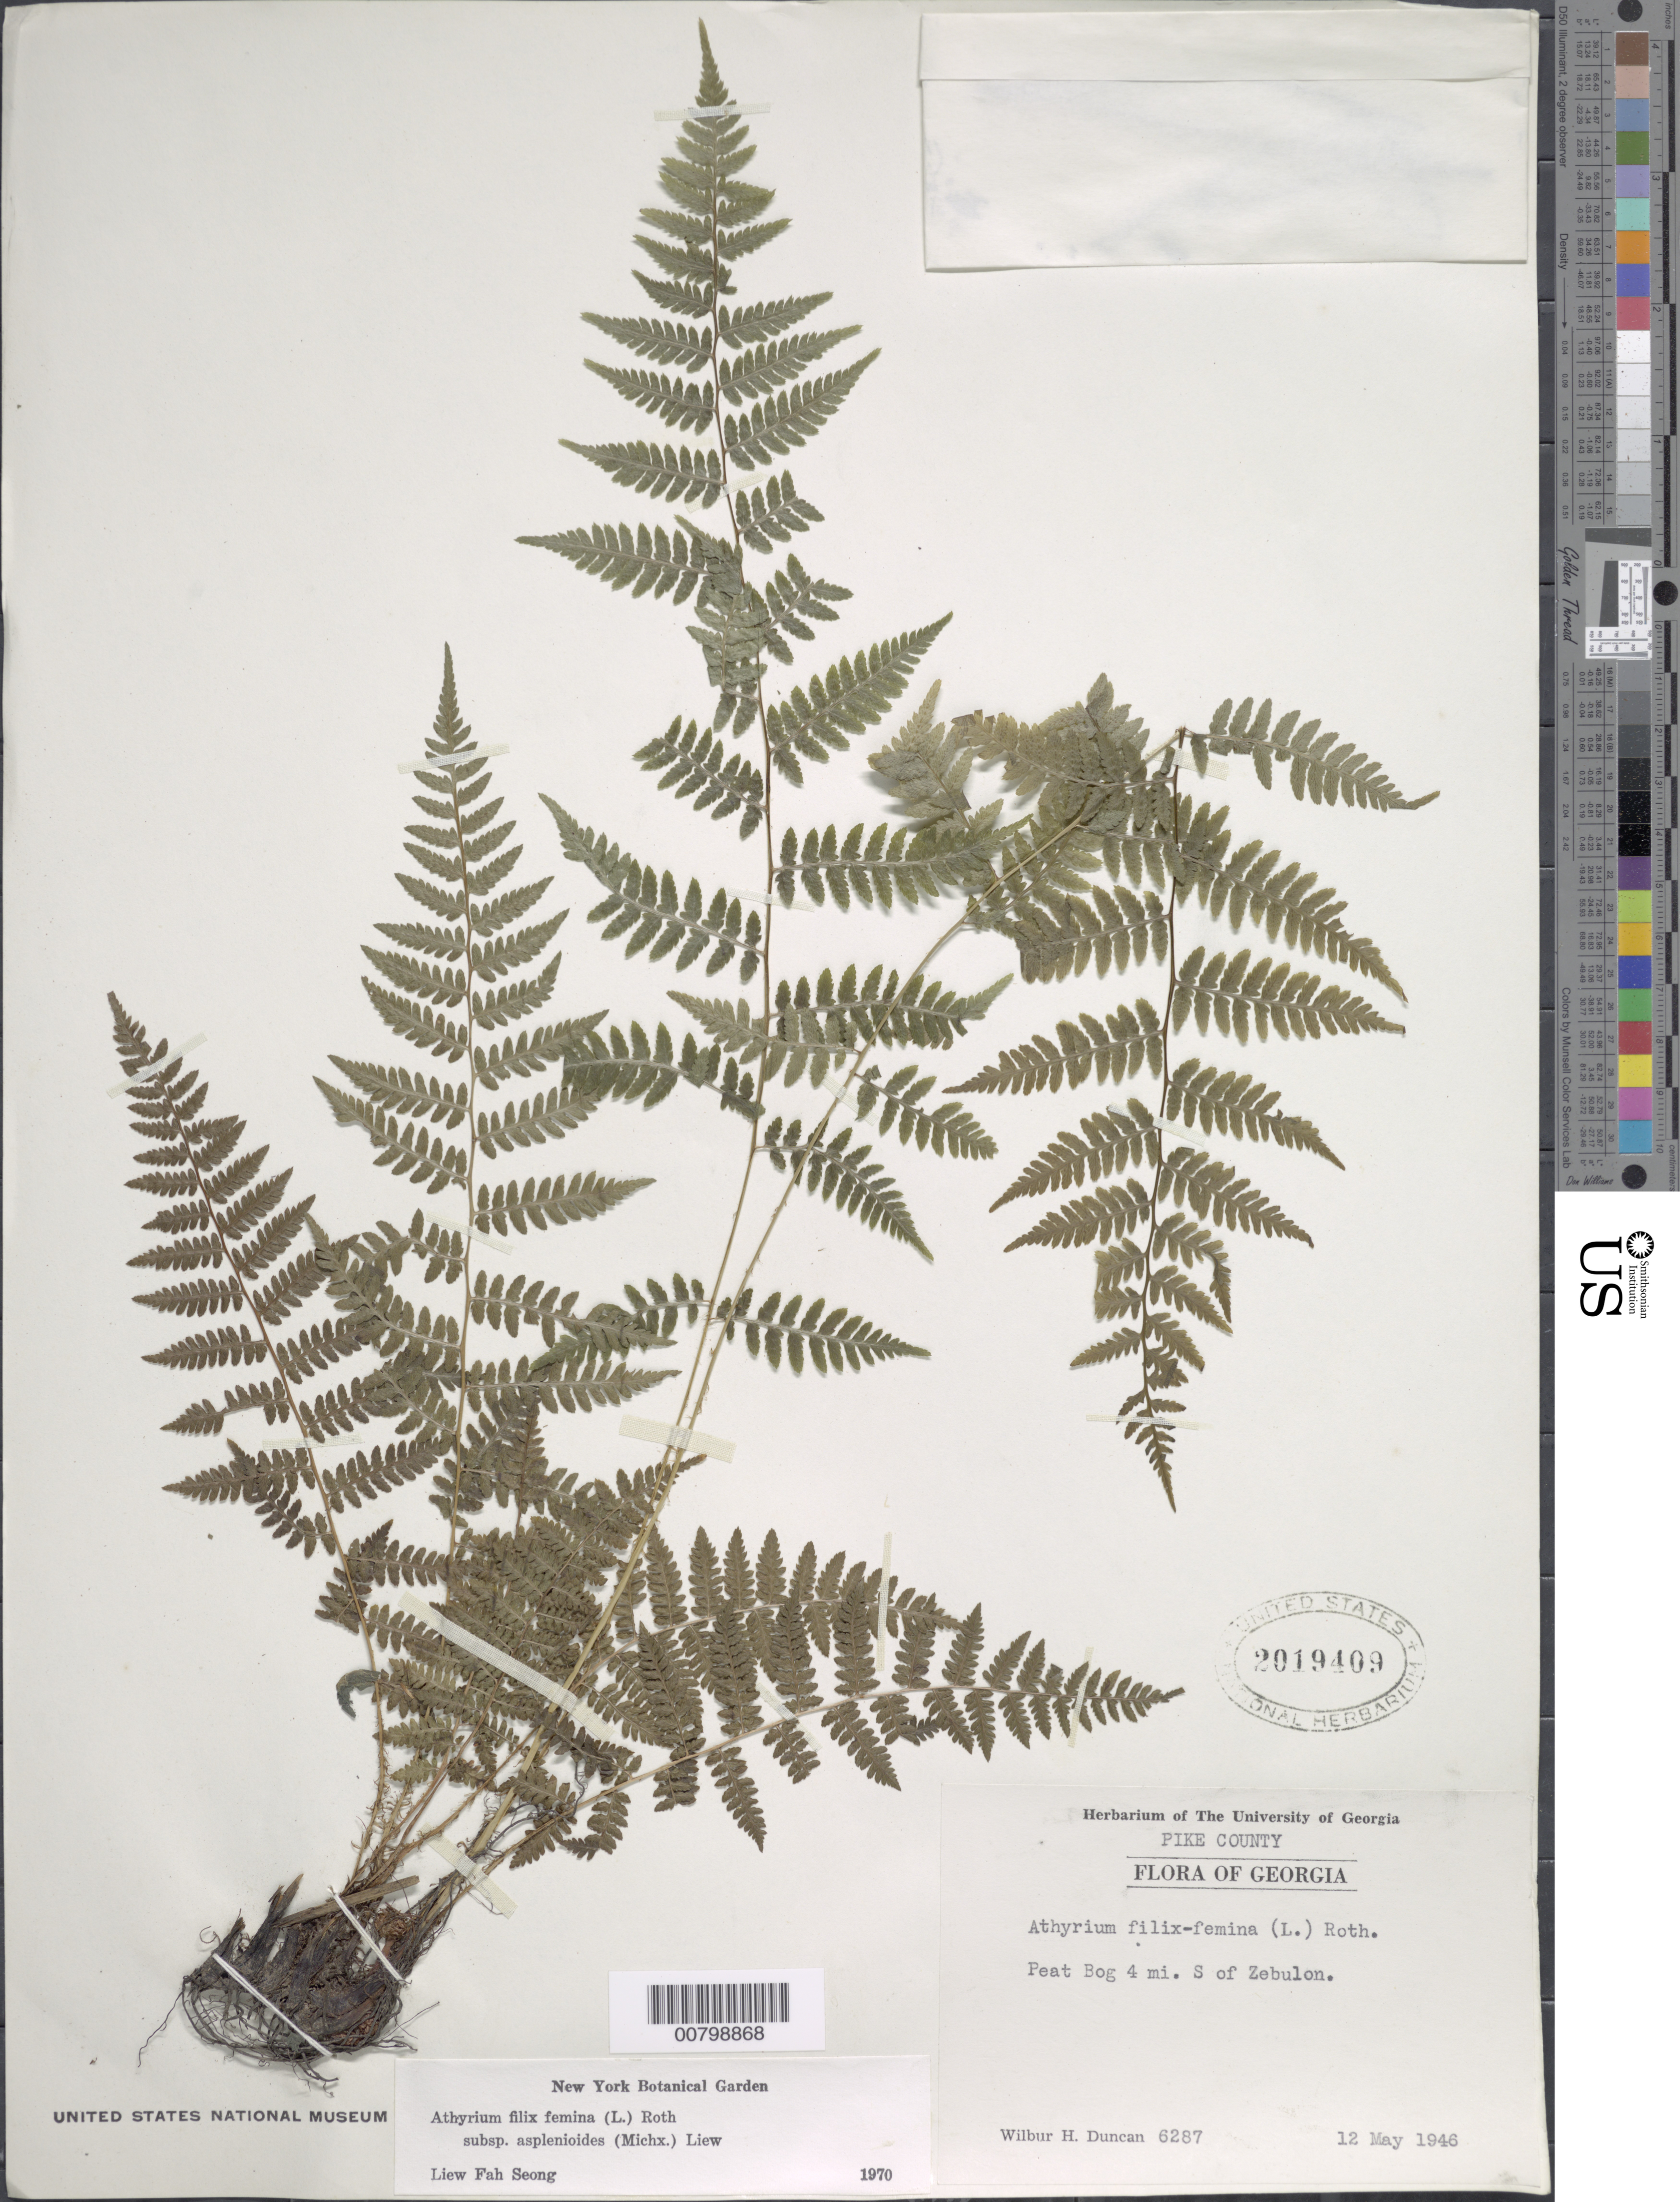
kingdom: Plantae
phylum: Tracheophyta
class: Polypodiopsida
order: Polypodiales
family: Athyriaceae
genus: Athyrium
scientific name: Athyrium filix-femina subsp. asplenioides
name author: (Michx.) Hultén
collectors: W. H. Duncan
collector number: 6287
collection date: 1946-05-12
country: United States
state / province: Georgia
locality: Pike County, Peat Bog 4 mi. S of Zebulon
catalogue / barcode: US 2019409